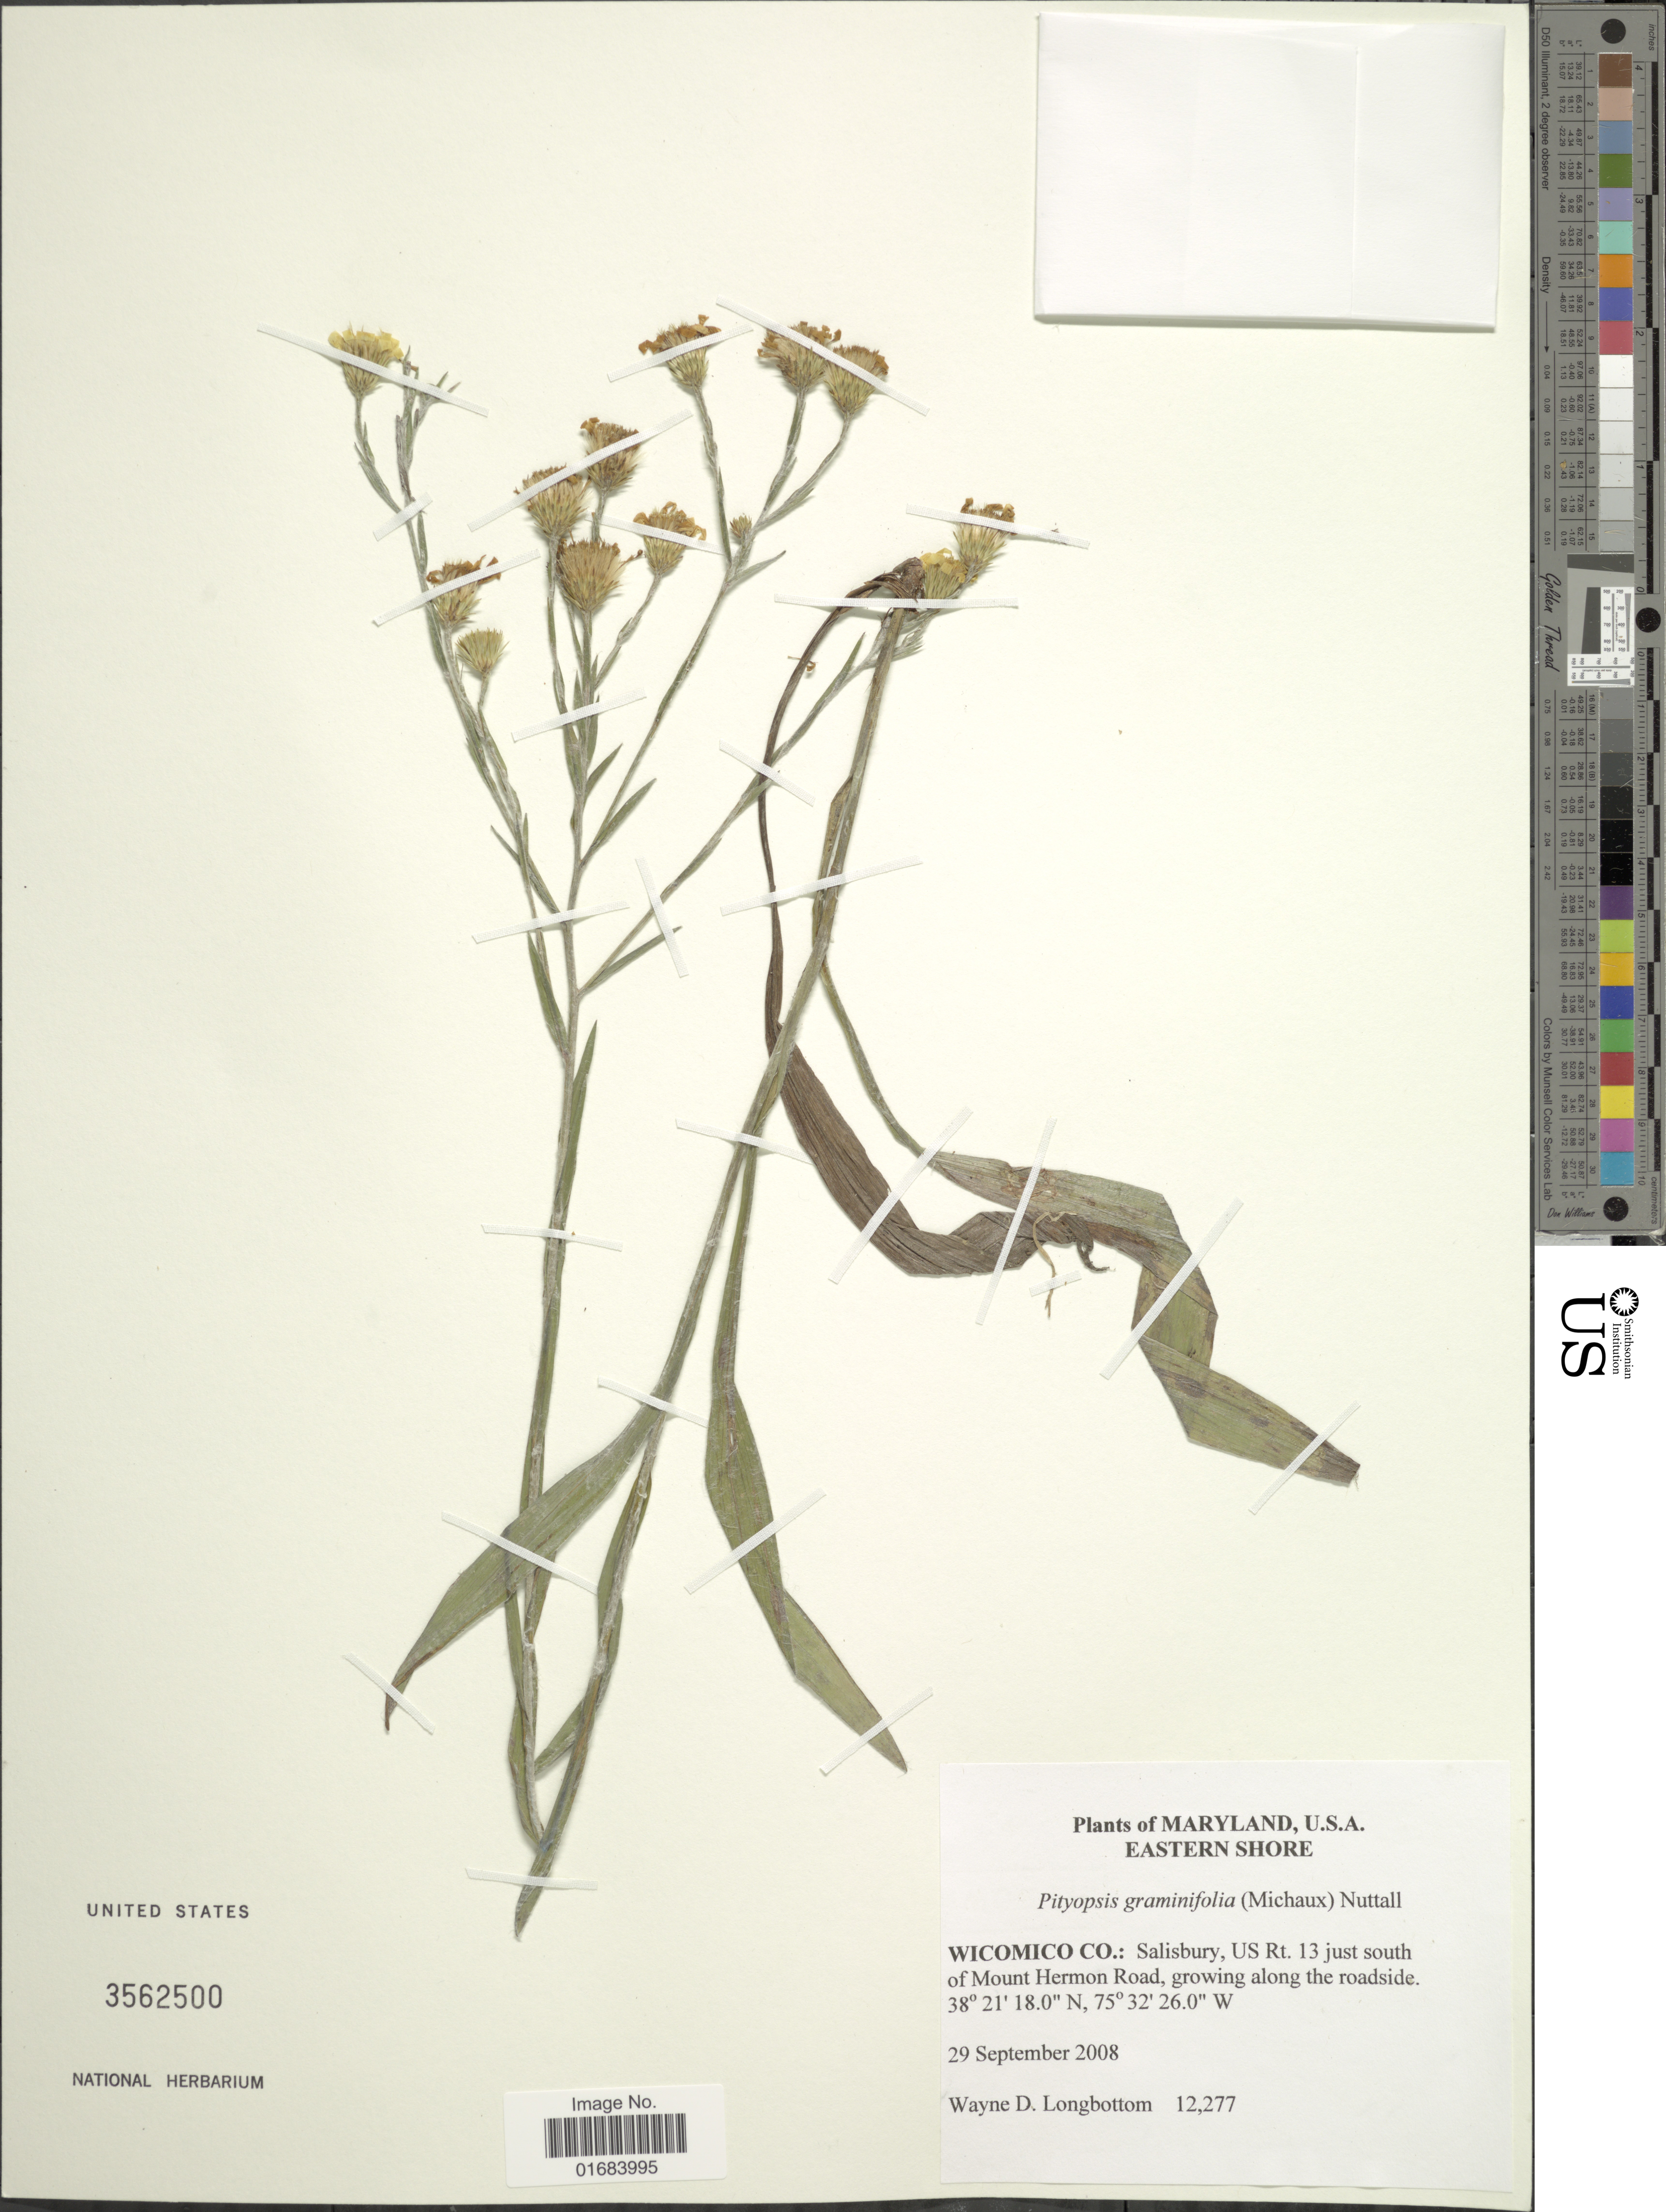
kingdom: Plantae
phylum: Tracheophyta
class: Magnoliopsida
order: Asterales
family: Asteraceae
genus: Pityopsis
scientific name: Pityopsis graminifolia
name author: (Michx.) Nutt.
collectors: W. D. Longbottom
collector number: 12277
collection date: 2008-09-29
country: United States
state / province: Maryland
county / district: Wicomico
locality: Eastern Shore, Wicomico Co.: Salisbury, US Rt. 13 just south of Mount Hermon Road.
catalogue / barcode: US 3562500